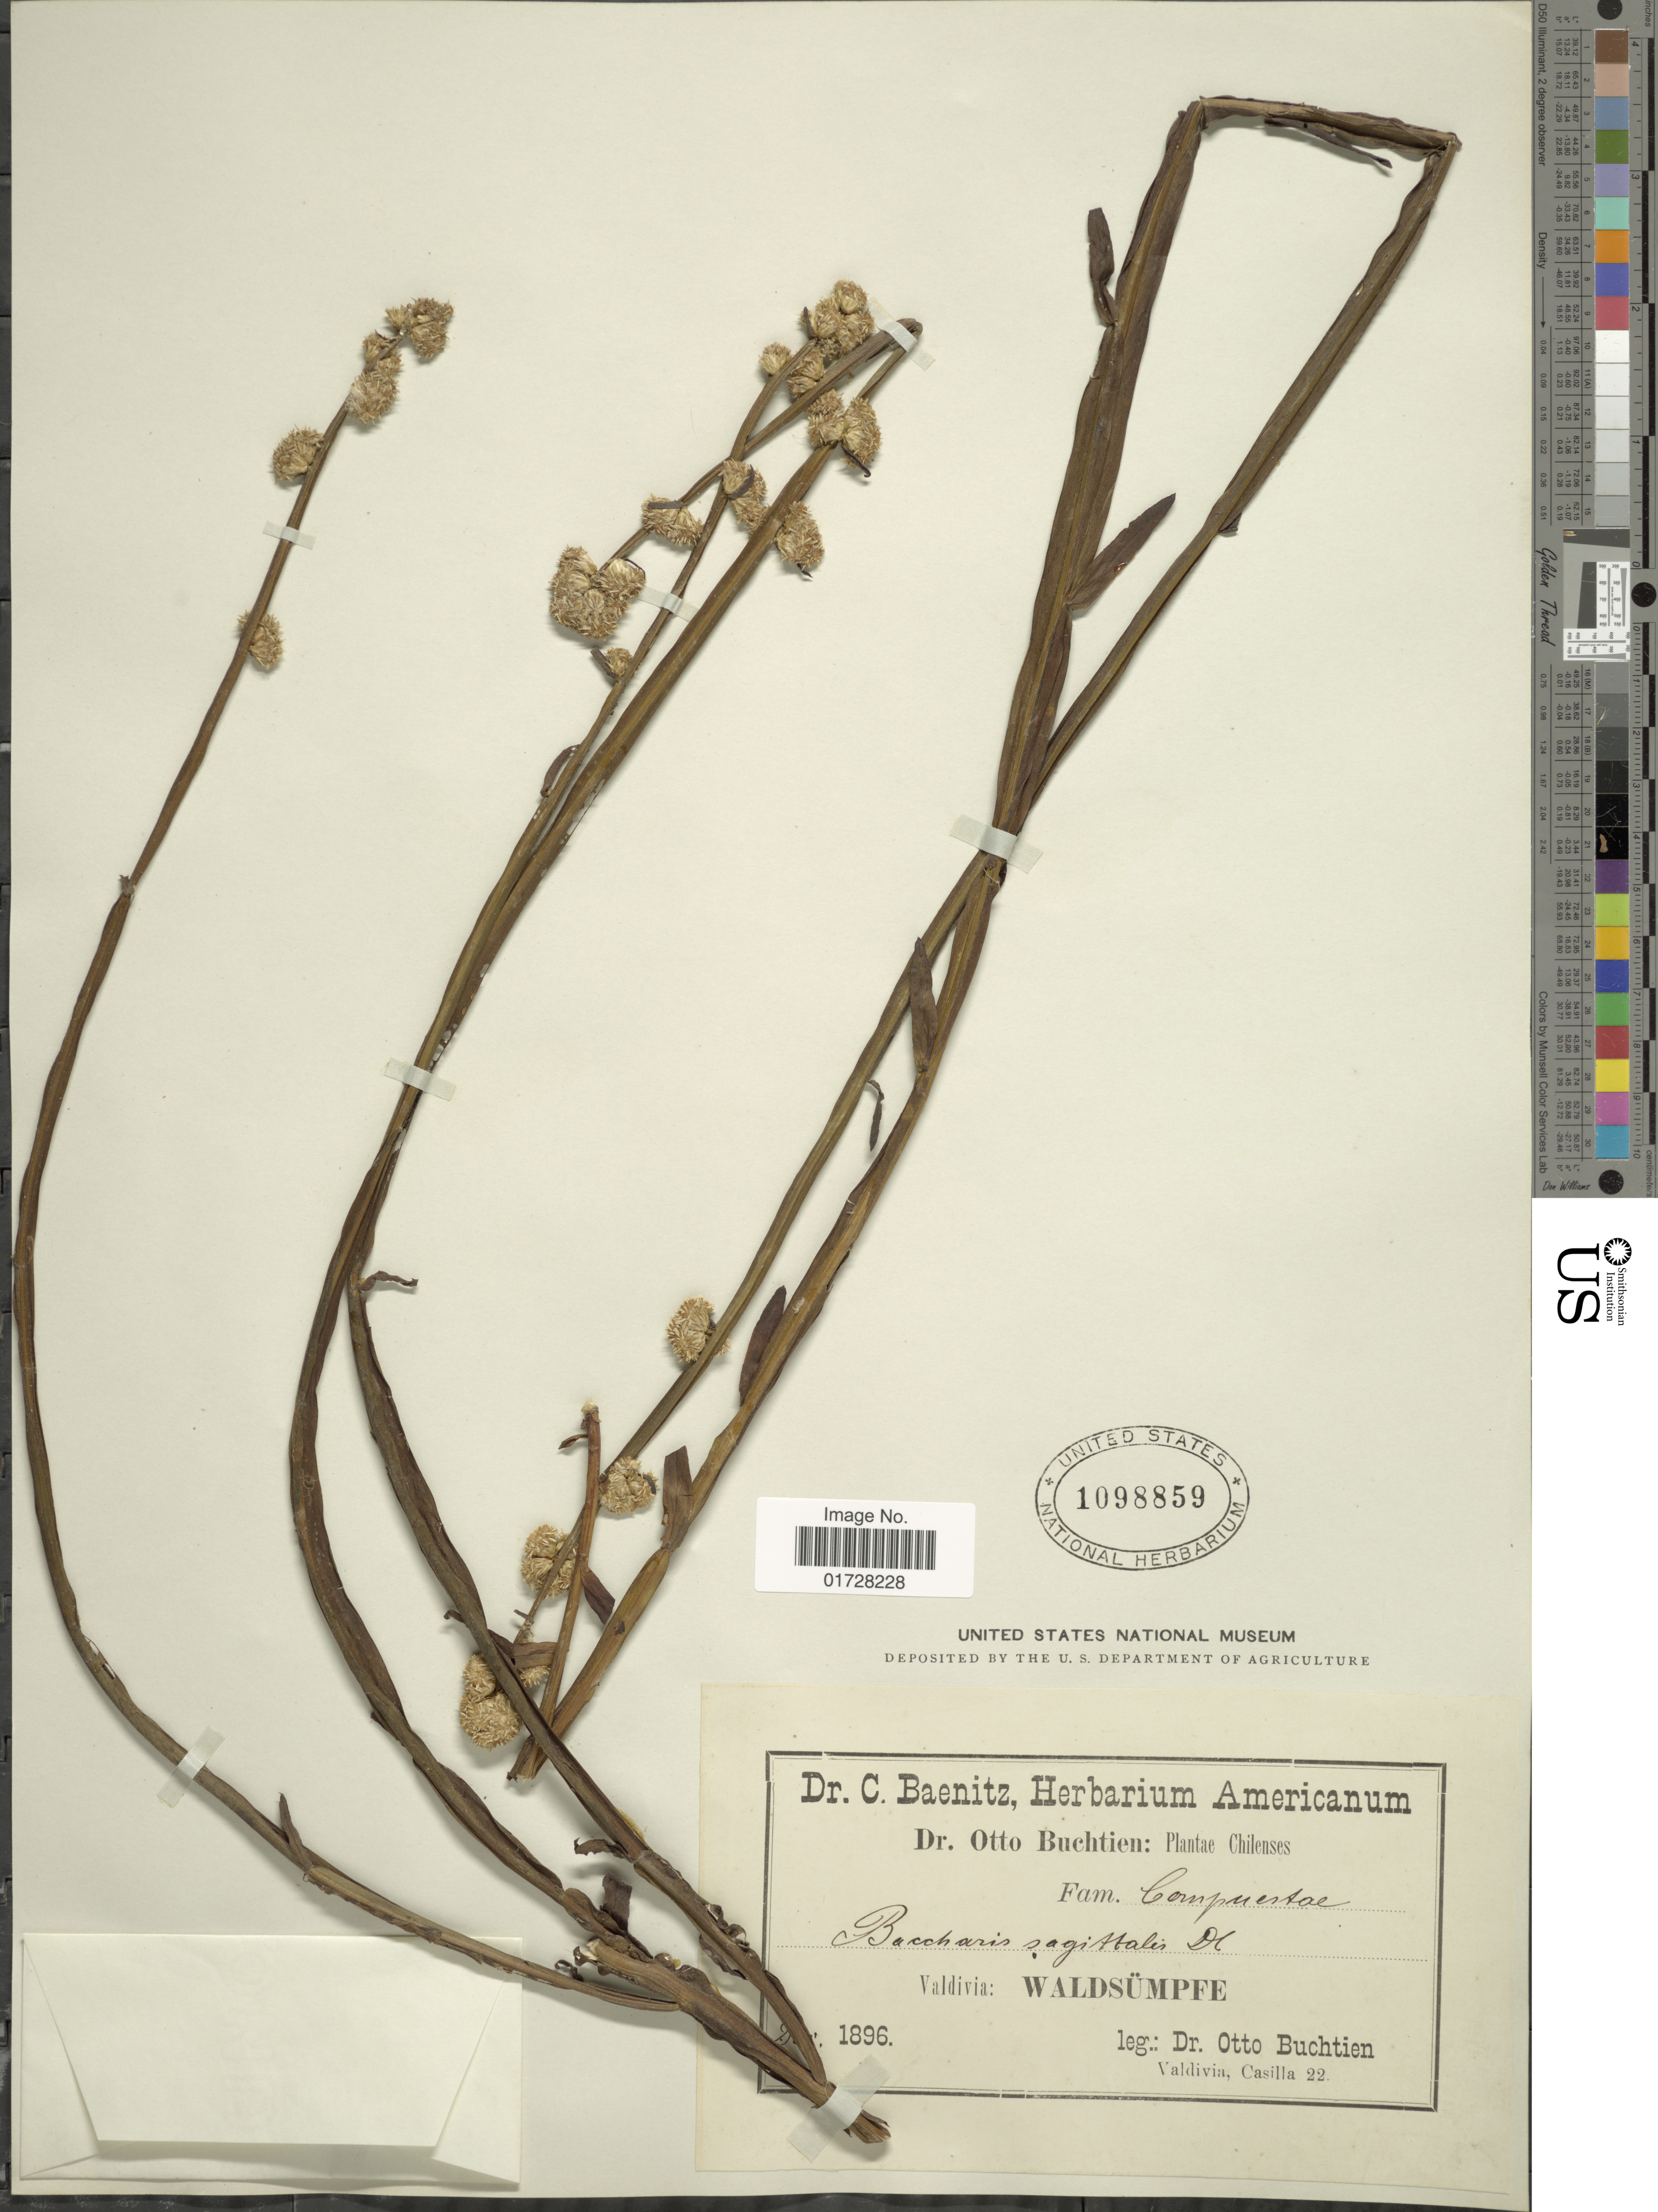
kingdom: Plantae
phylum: Tracheophyta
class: Magnoliopsida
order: Asterales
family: Asteraceae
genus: Baccharis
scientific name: Baccharis sagittalis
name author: (Less.) DC.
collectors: O. Buchtien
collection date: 1896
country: Chile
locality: Valdivia, Waldsumpee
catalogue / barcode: US 1098859